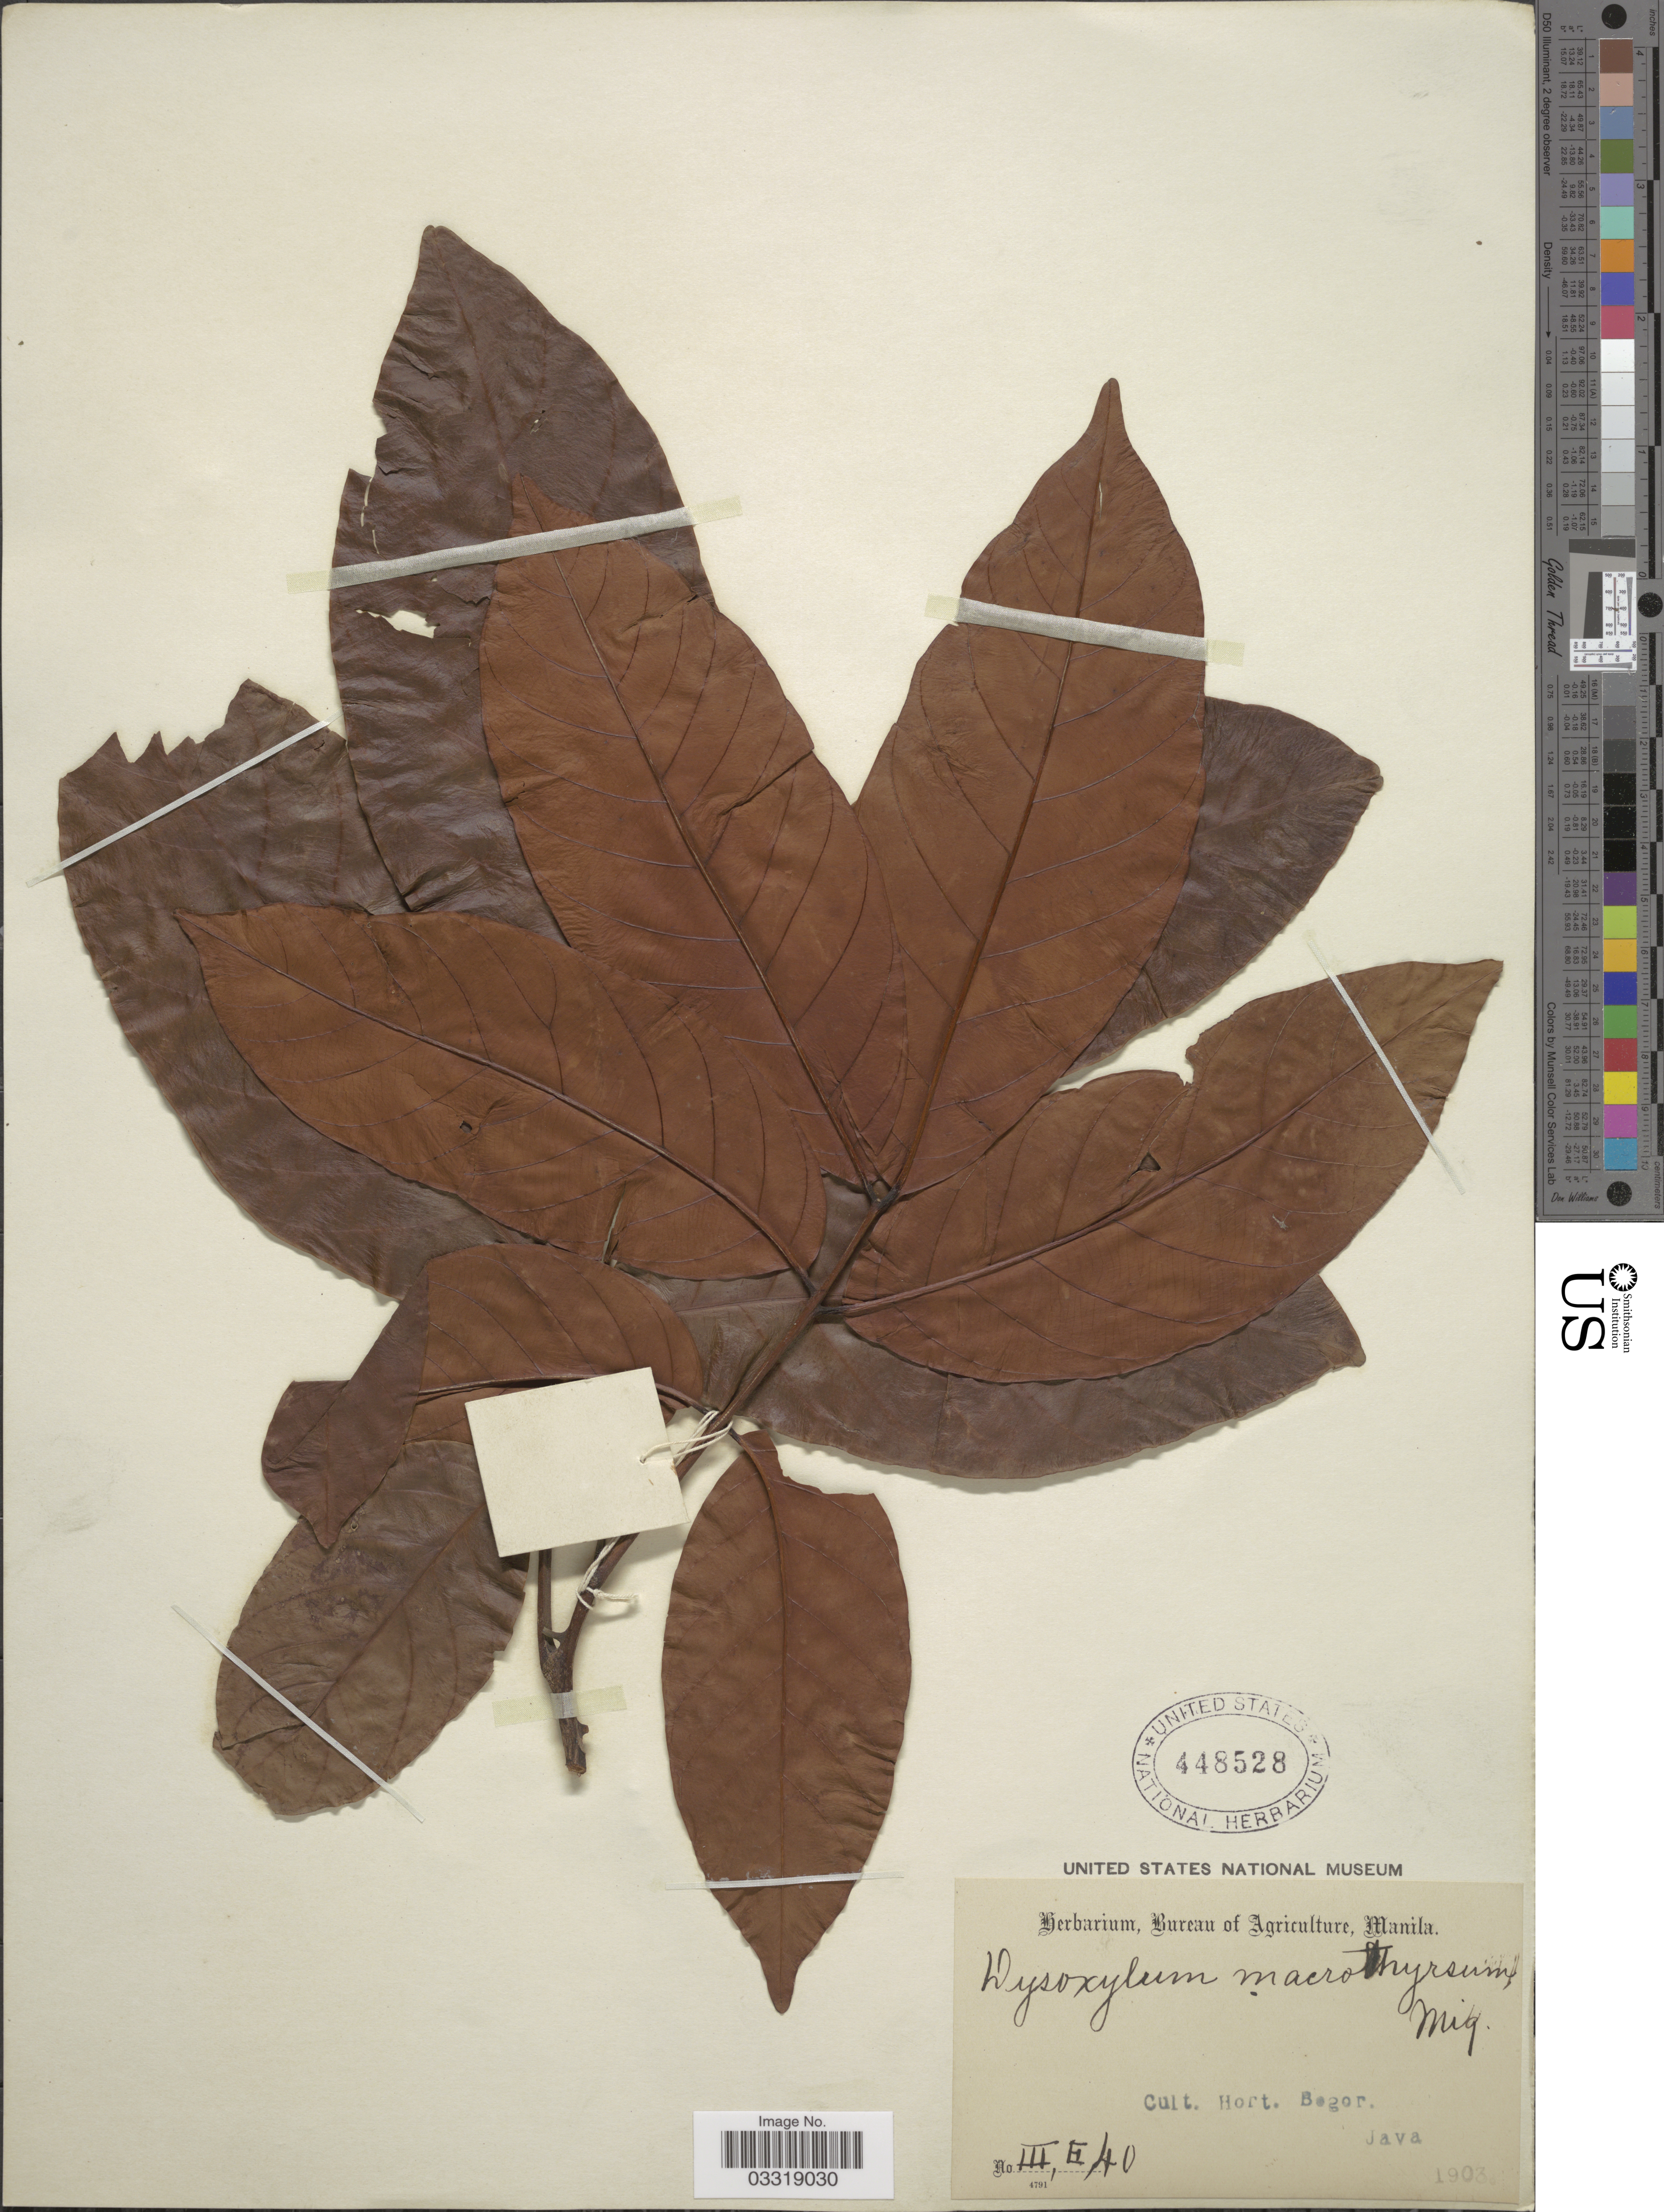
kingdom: Plantae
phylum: Tracheophyta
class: Magnoliopsida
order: Sapindales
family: Meliaceae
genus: Prasoxylon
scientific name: Prasoxylon alliaceum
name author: (Blume) M. Roem.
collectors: ex Herb. Bur. Agric. Manila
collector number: III,E,40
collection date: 1903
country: Indonesia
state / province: Java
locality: Cult. Hort. Bogor.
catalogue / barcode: US 448528